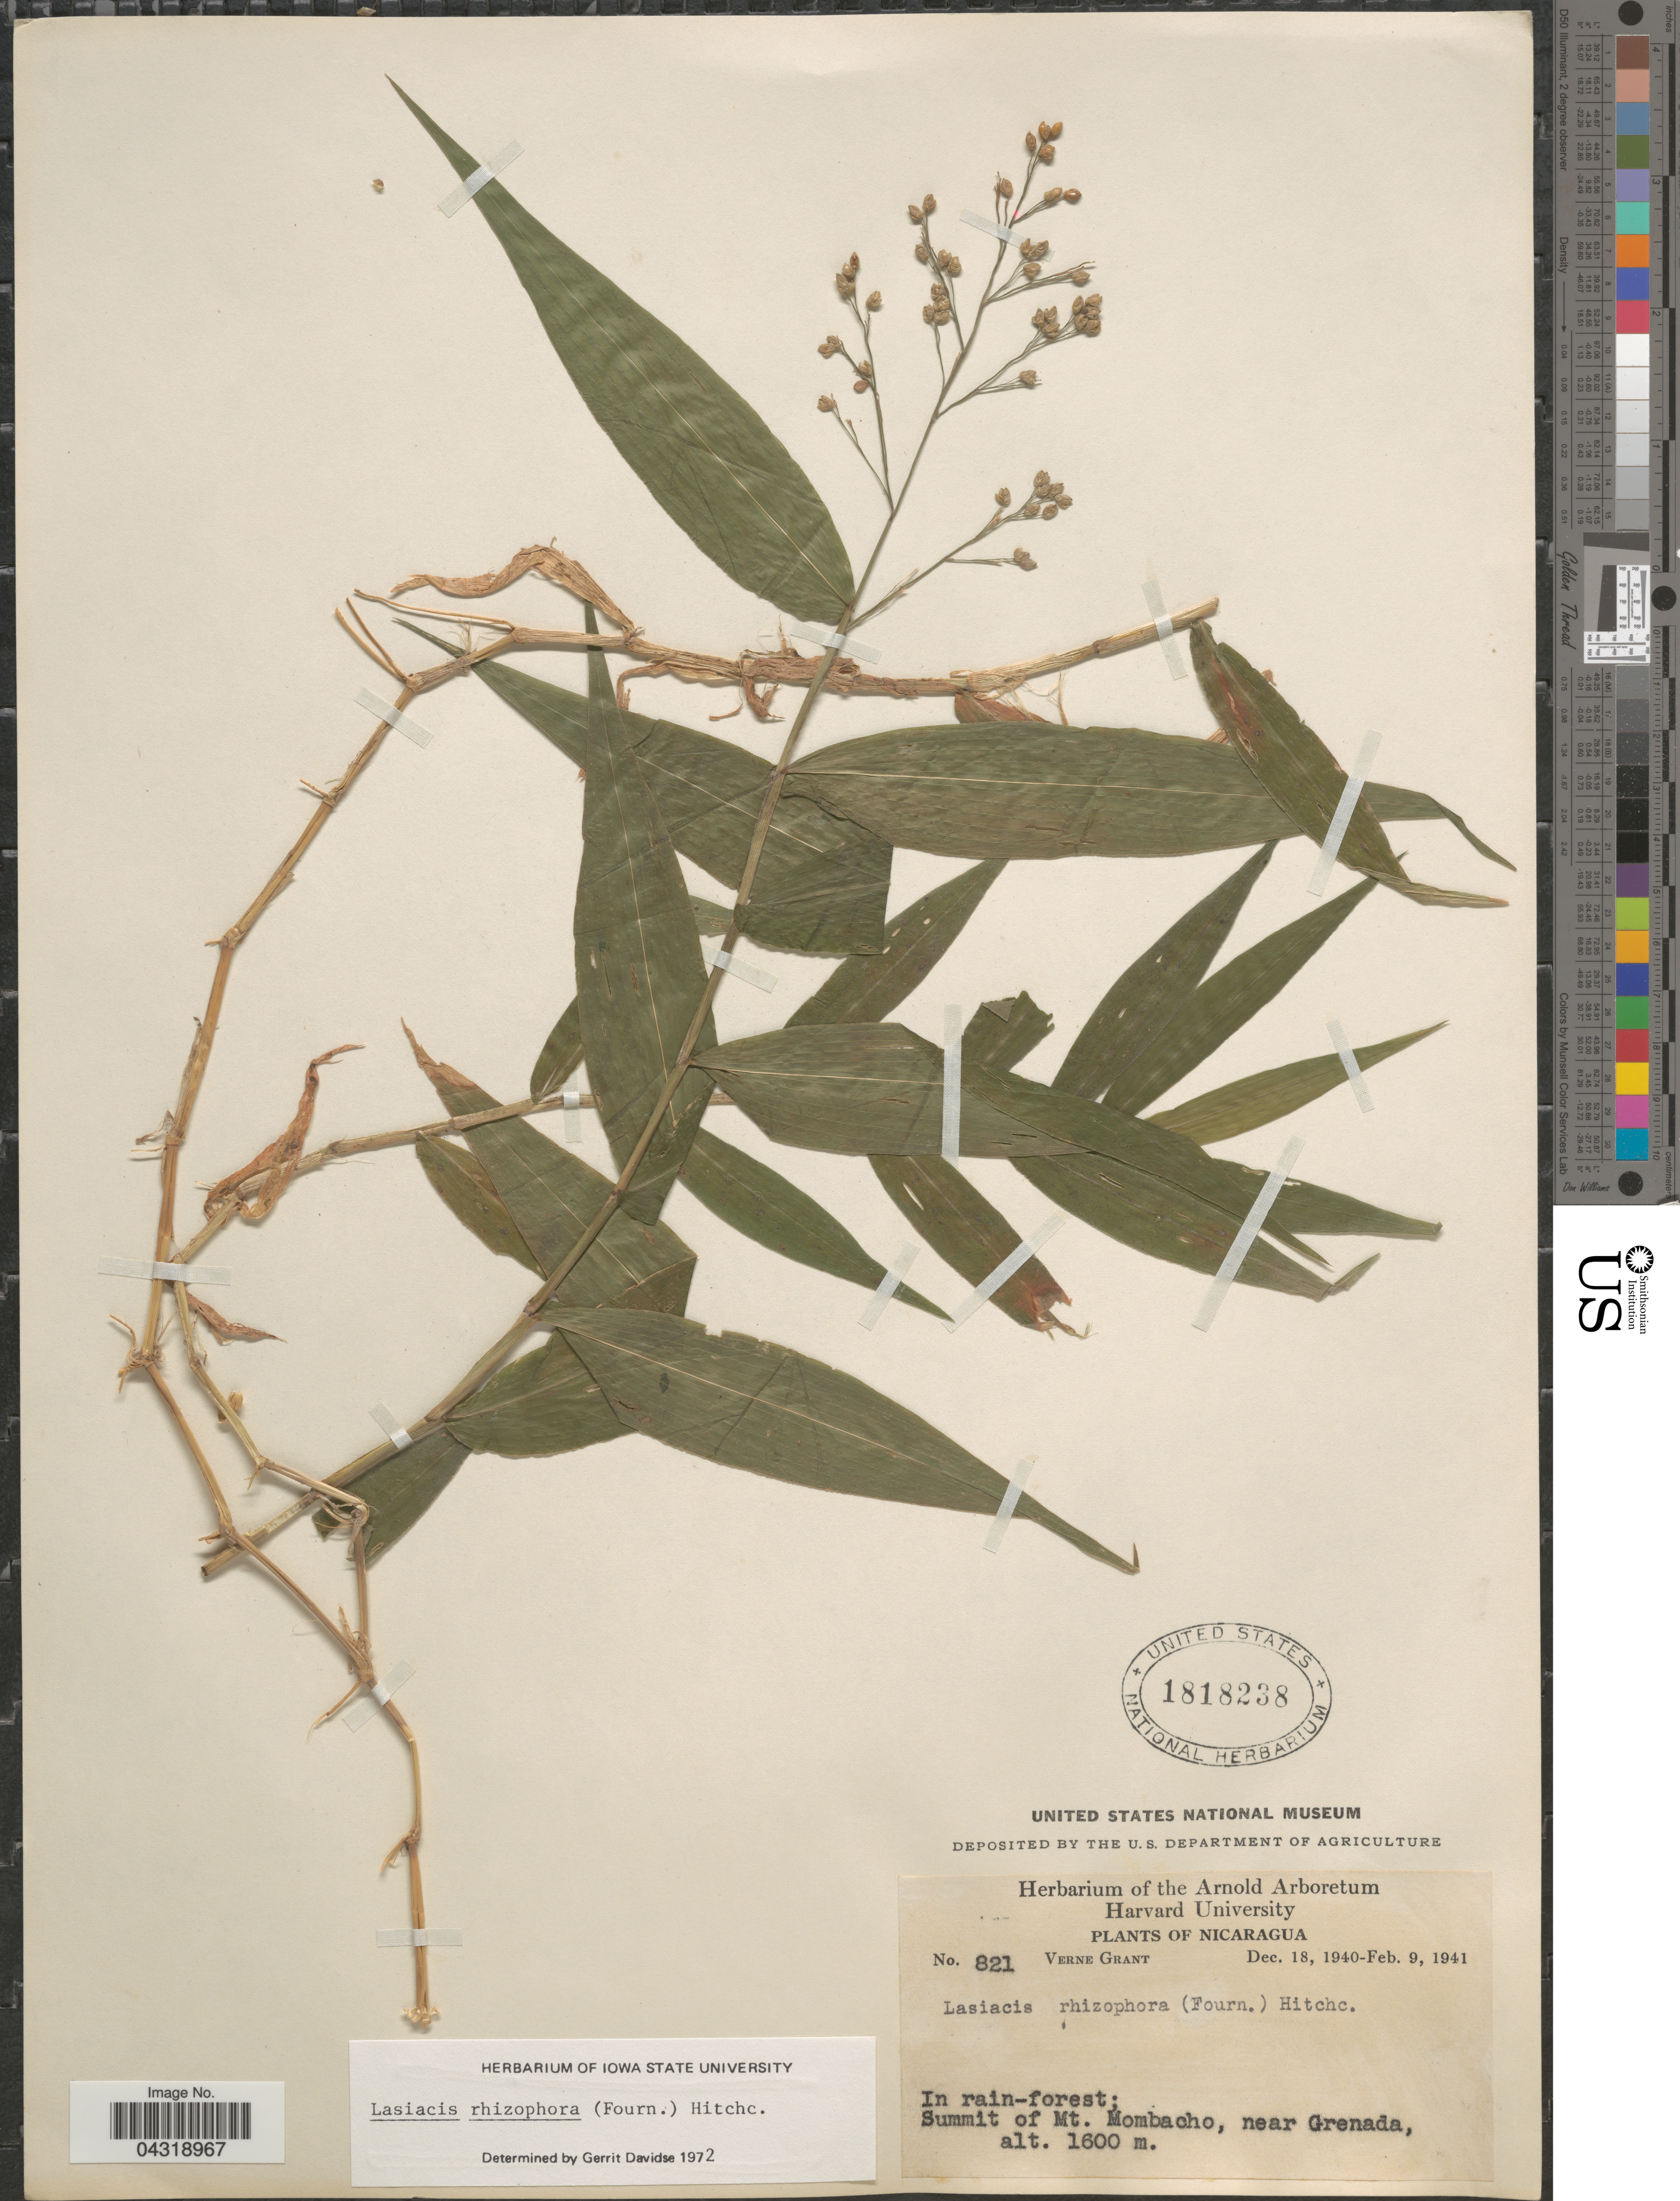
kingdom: Plantae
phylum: Tracheophyta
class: Liliopsida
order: Poales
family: Poaceae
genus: Lasiacis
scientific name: Lasiacis rhizophora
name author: (E. Fourn.) Hitchc.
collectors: V. Grant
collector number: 821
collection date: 1940-12-18/1941-02-09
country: Nicaragua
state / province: Granada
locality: Summit of Mt. Mombacho, near Grenada.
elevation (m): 1600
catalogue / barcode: US 1818238